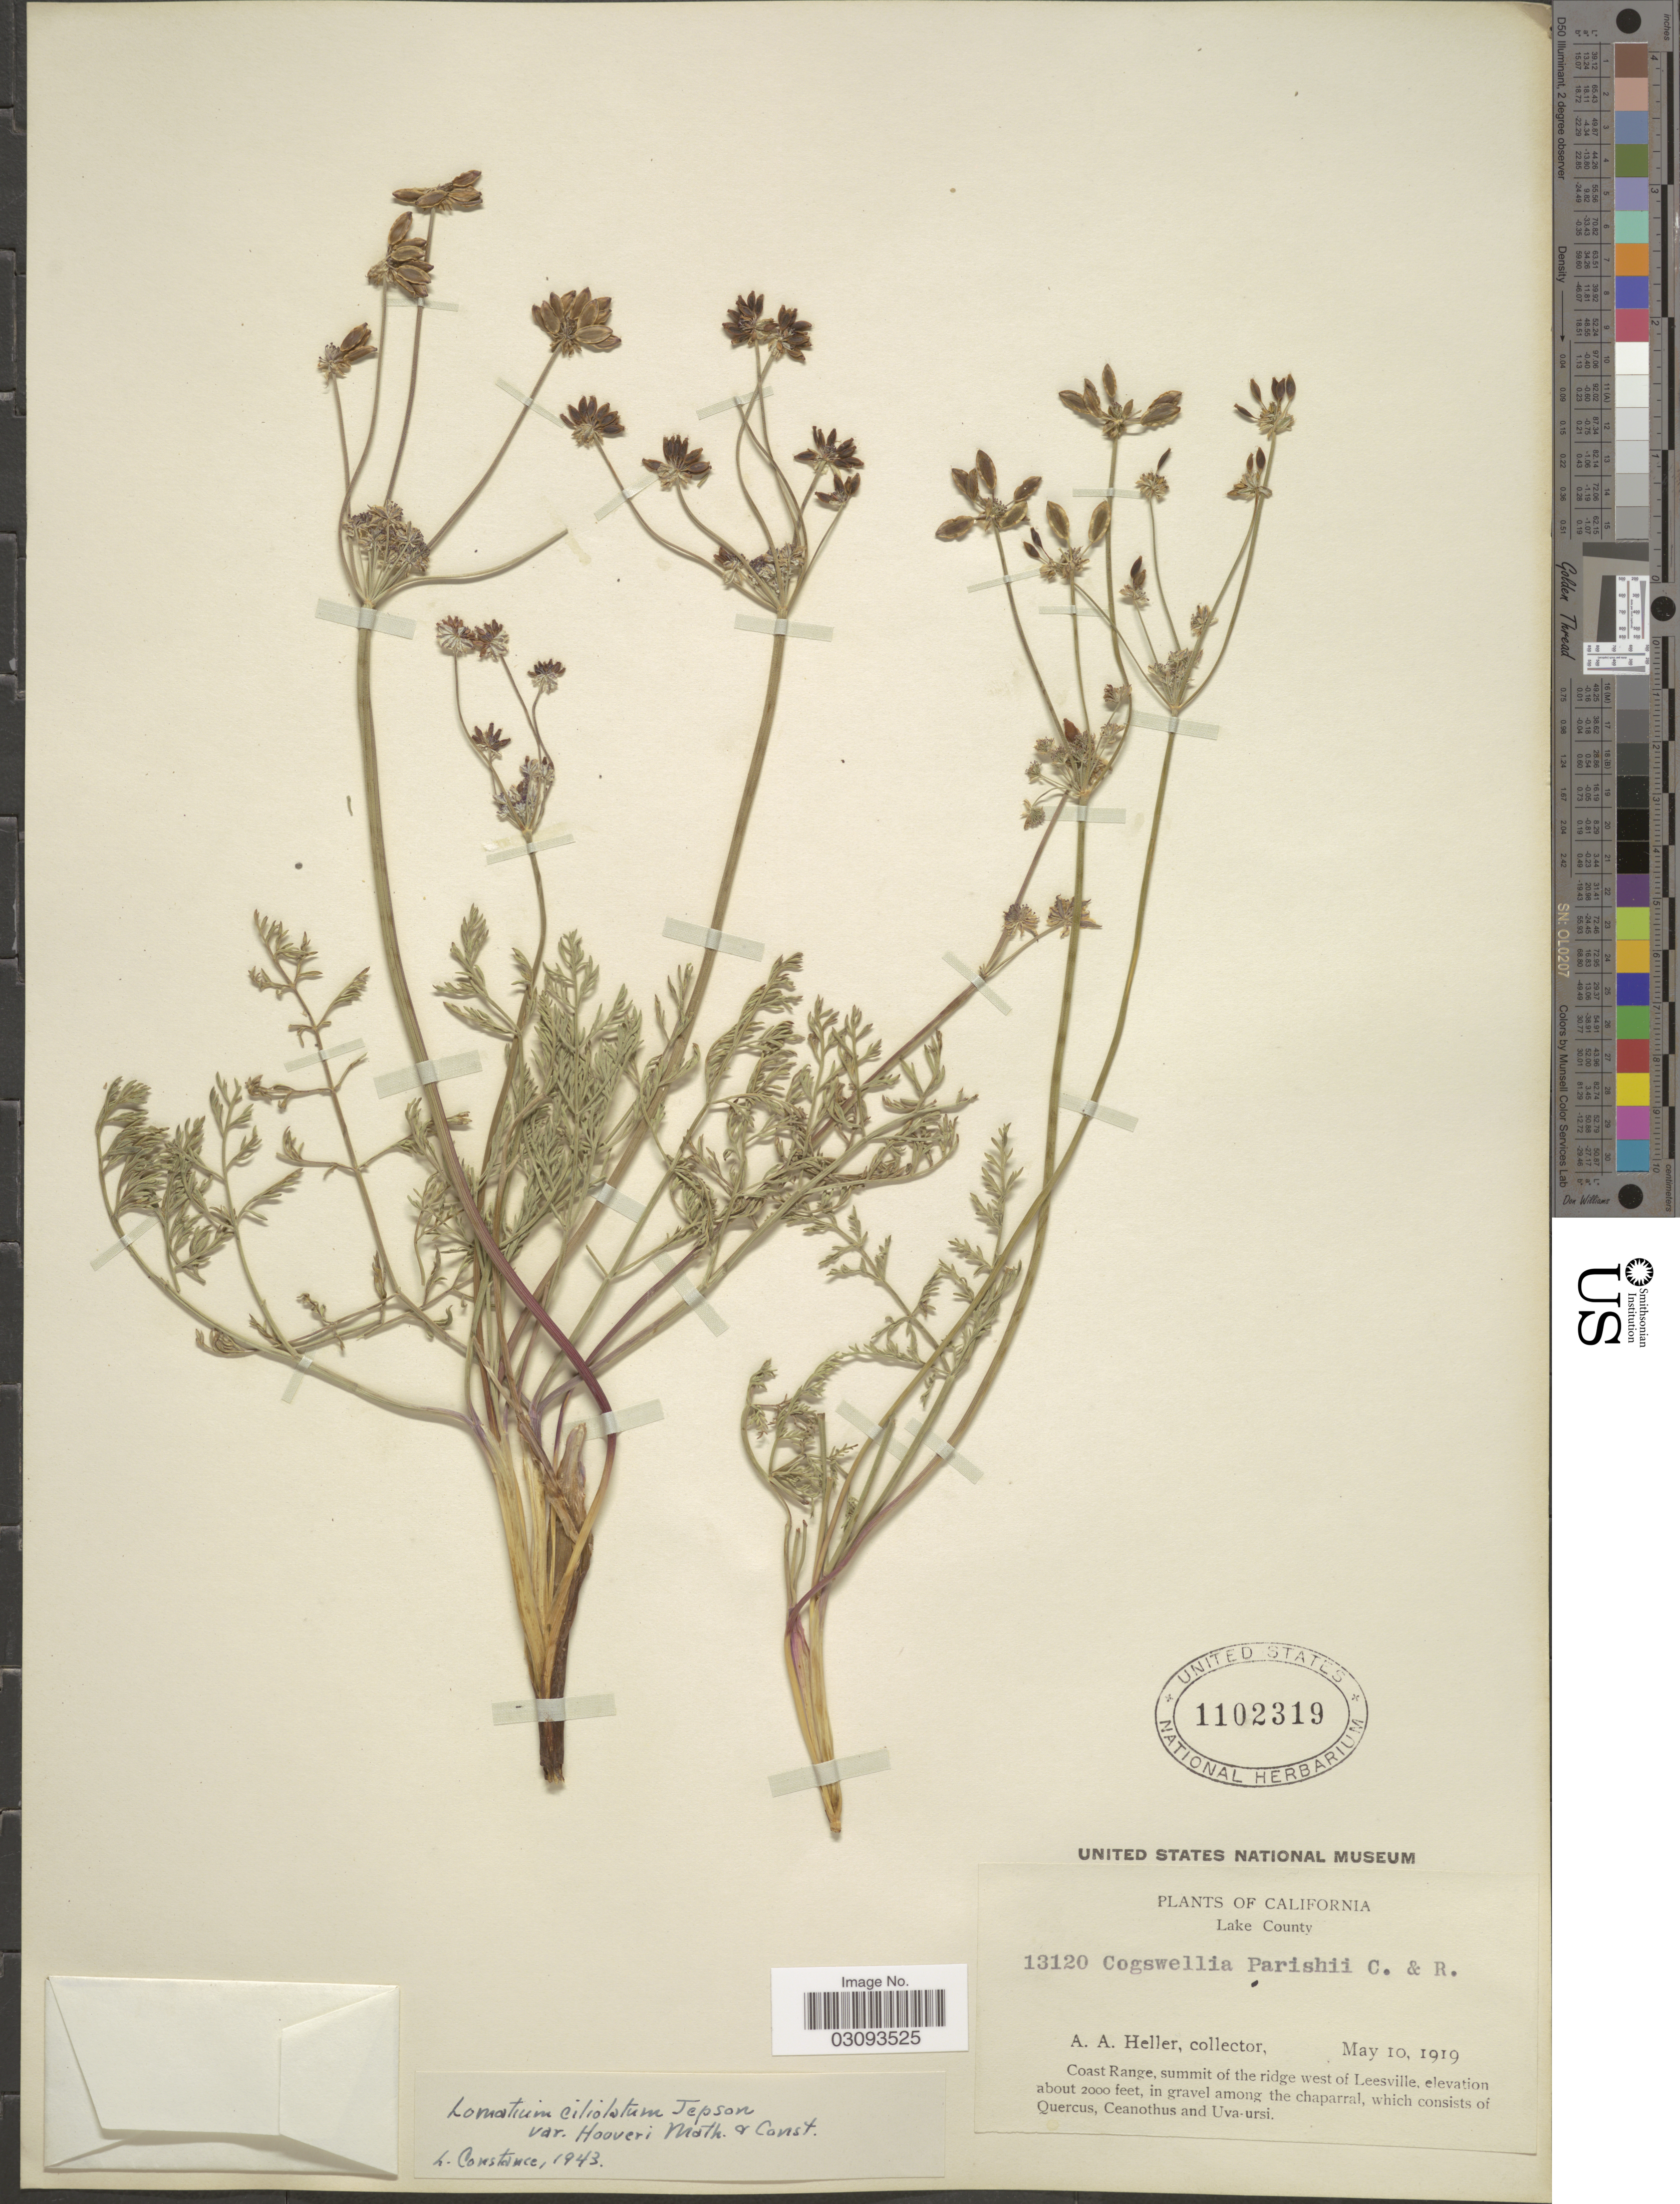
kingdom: Plantae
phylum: Tracheophyta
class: Magnoliopsida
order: Apiales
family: Apiaceae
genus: Lomatium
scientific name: Lomatium ciliolatum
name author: Jeps.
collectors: A. A. Heller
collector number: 13120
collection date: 1919-05-10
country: United States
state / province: California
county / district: Lake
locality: Lake County. Coast Range, summit of the ridge west of Leesville.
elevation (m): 610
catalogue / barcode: US 1102319